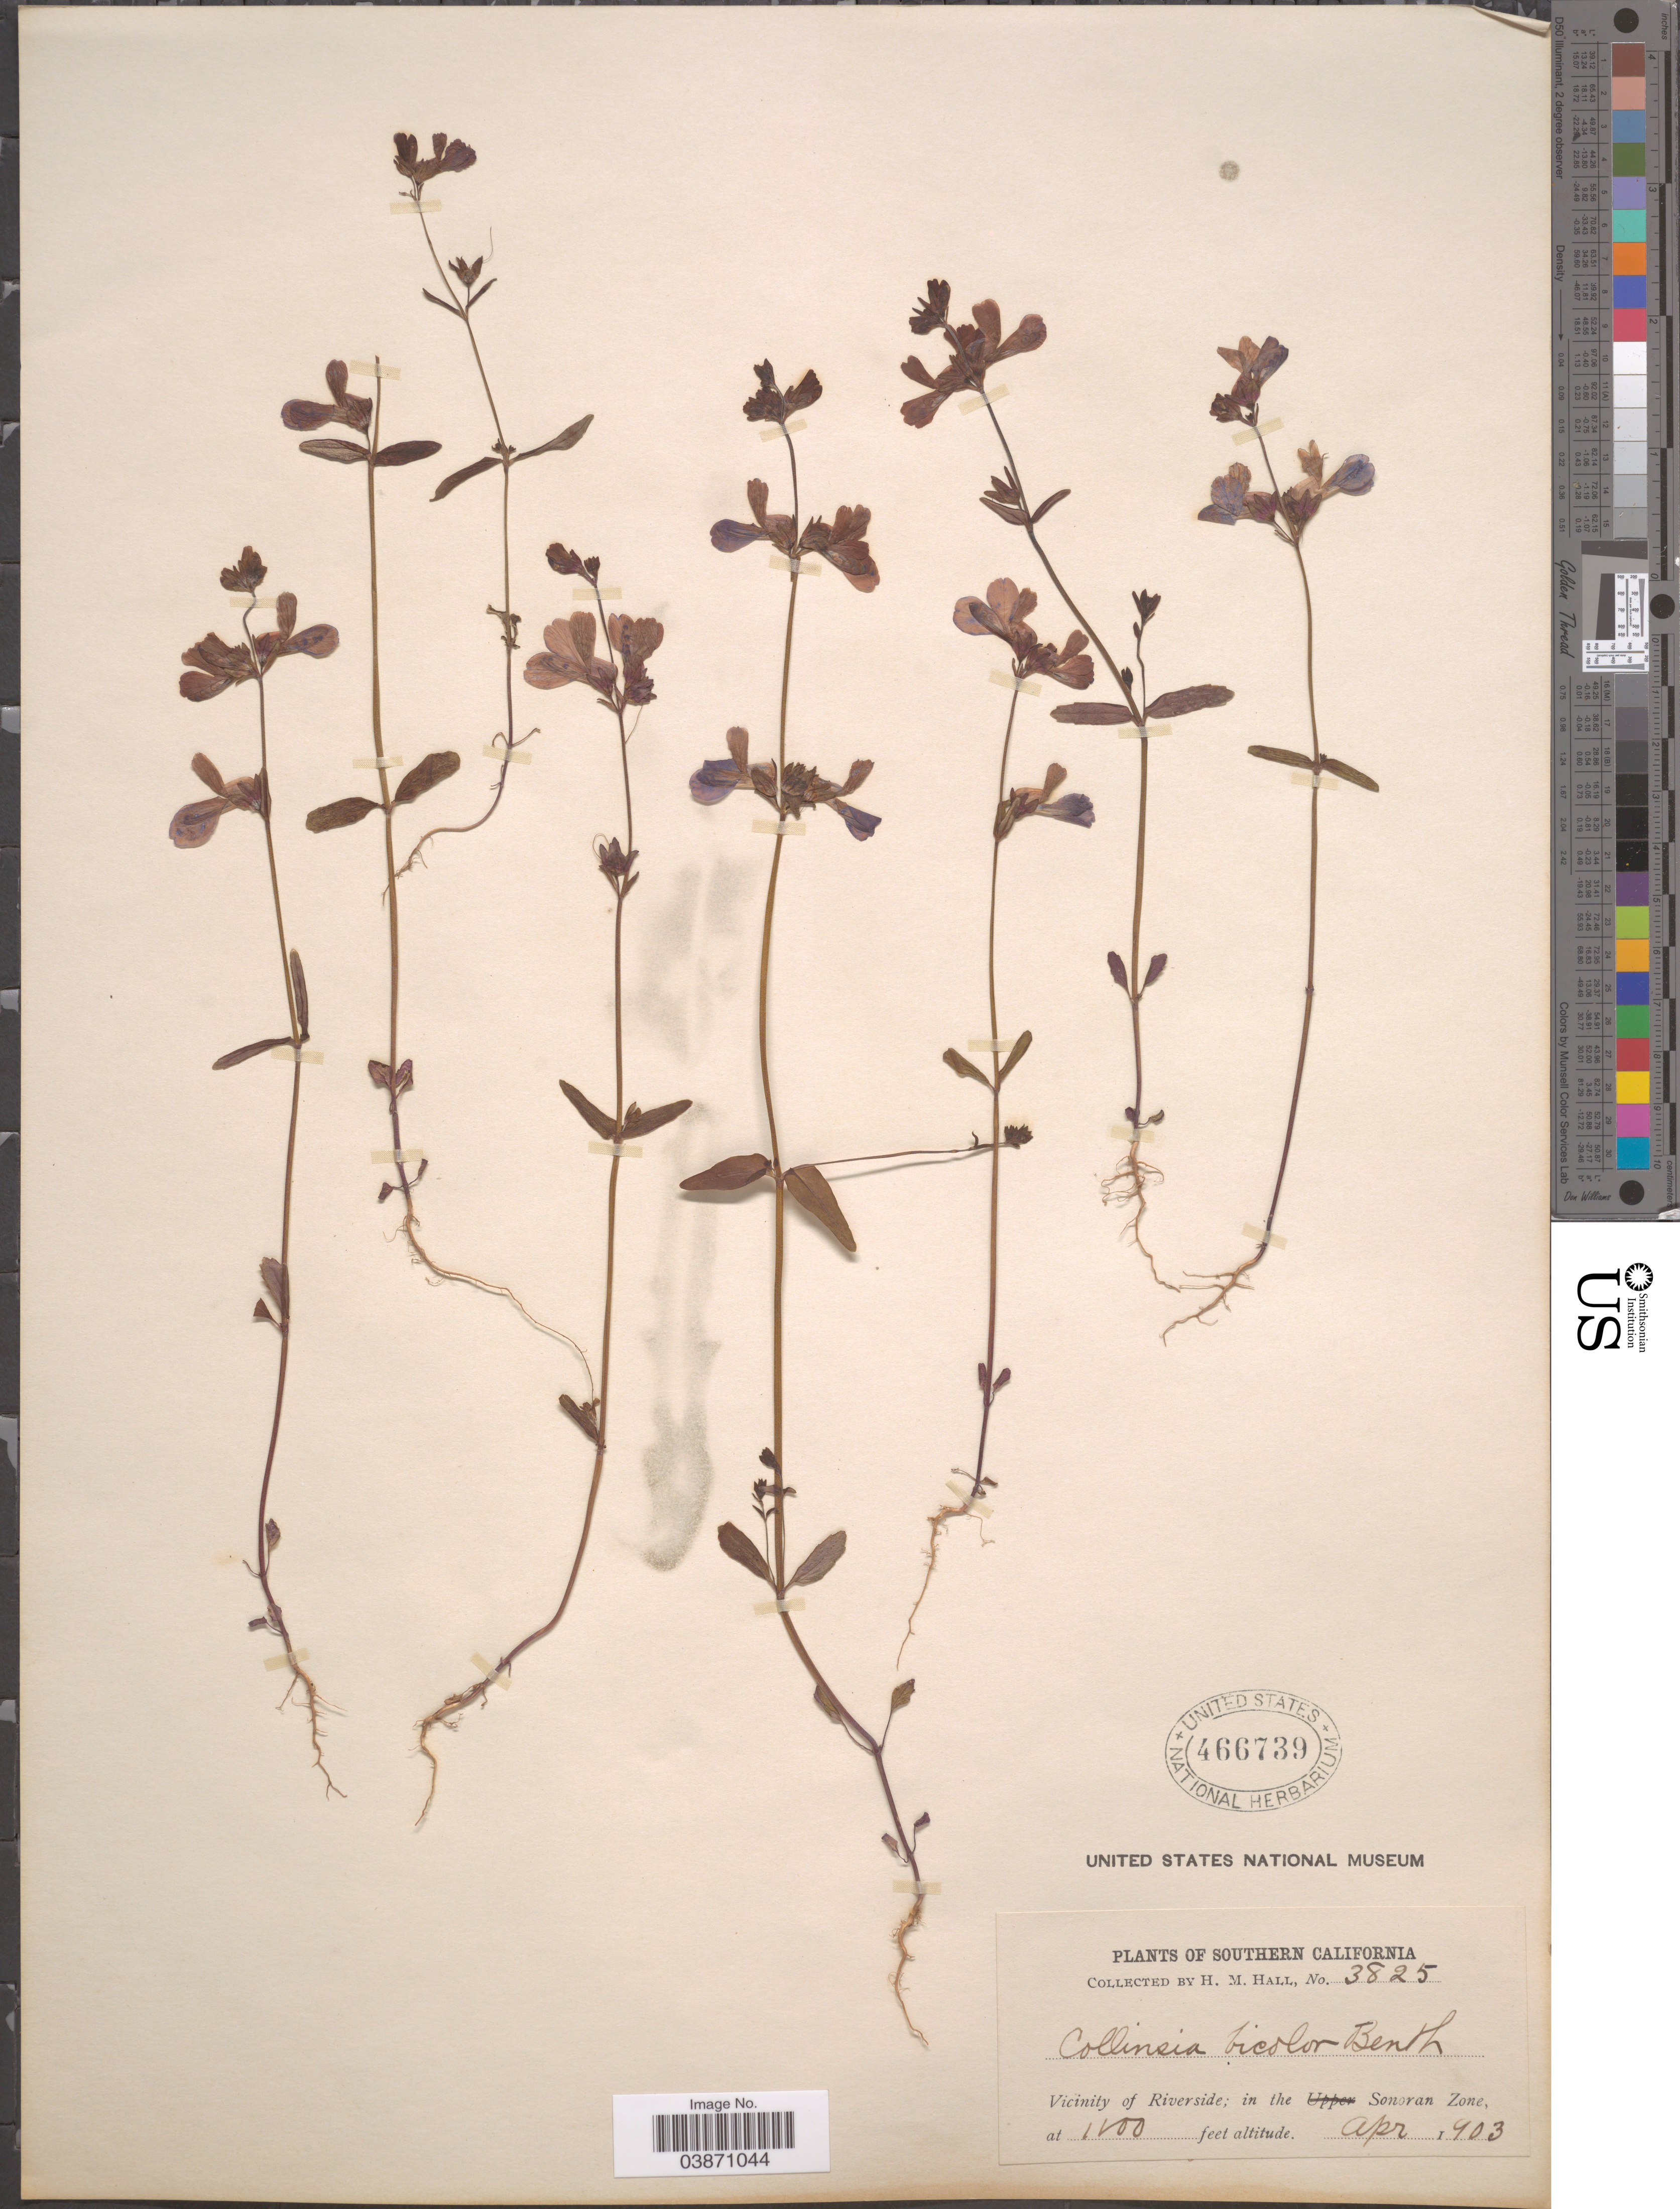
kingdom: Plantae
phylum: Tracheophyta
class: Magnoliopsida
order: Lamiales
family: Plantaginaceae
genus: Collinsia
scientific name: Collinsia bicolor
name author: Raf.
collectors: H. M. Hall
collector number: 3825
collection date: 1903-04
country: United States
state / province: California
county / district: Riverside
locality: Southern California. Vicinity of Riverside; in the Sonoran Zone.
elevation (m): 335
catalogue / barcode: US 466739